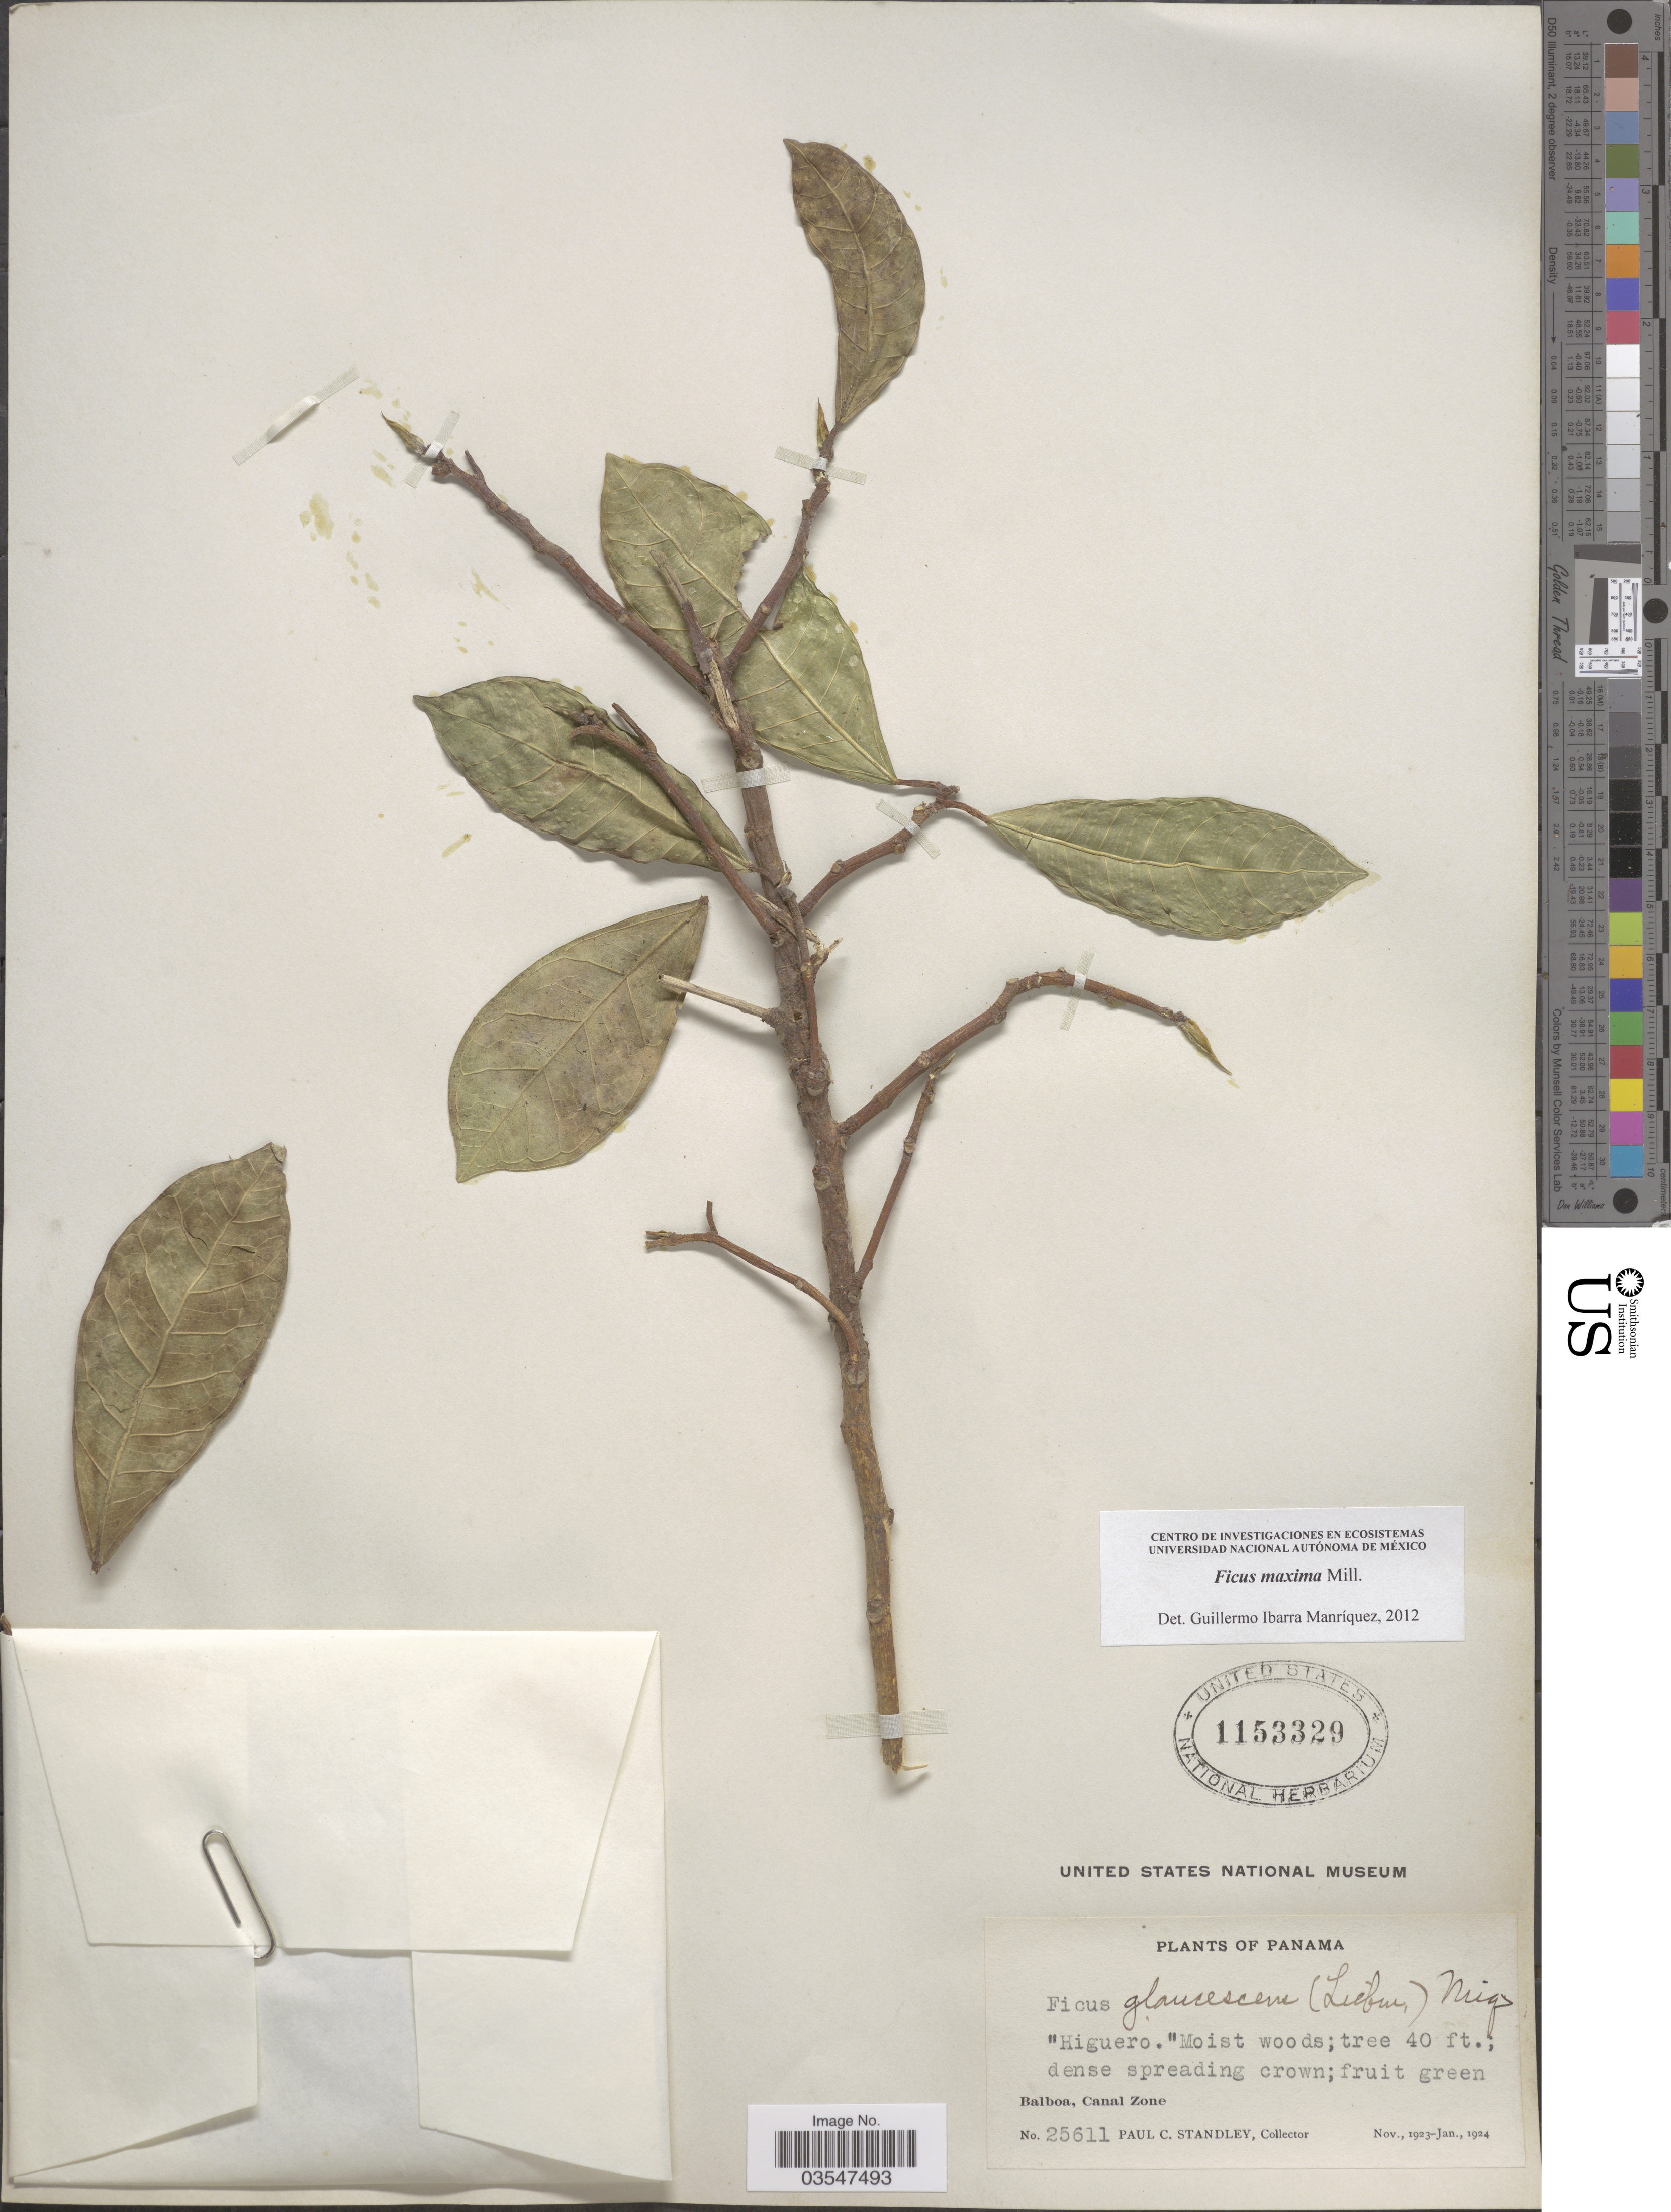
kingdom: Plantae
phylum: Tracheophyta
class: Magnoliopsida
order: Rosales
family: Moraceae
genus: Ficus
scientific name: Ficus maxima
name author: Mill.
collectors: P. C. Standley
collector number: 25611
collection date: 1923-11/1924-01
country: Panama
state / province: Colón / Panamá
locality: Balboa, Canal Zone.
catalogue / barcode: US 1153329